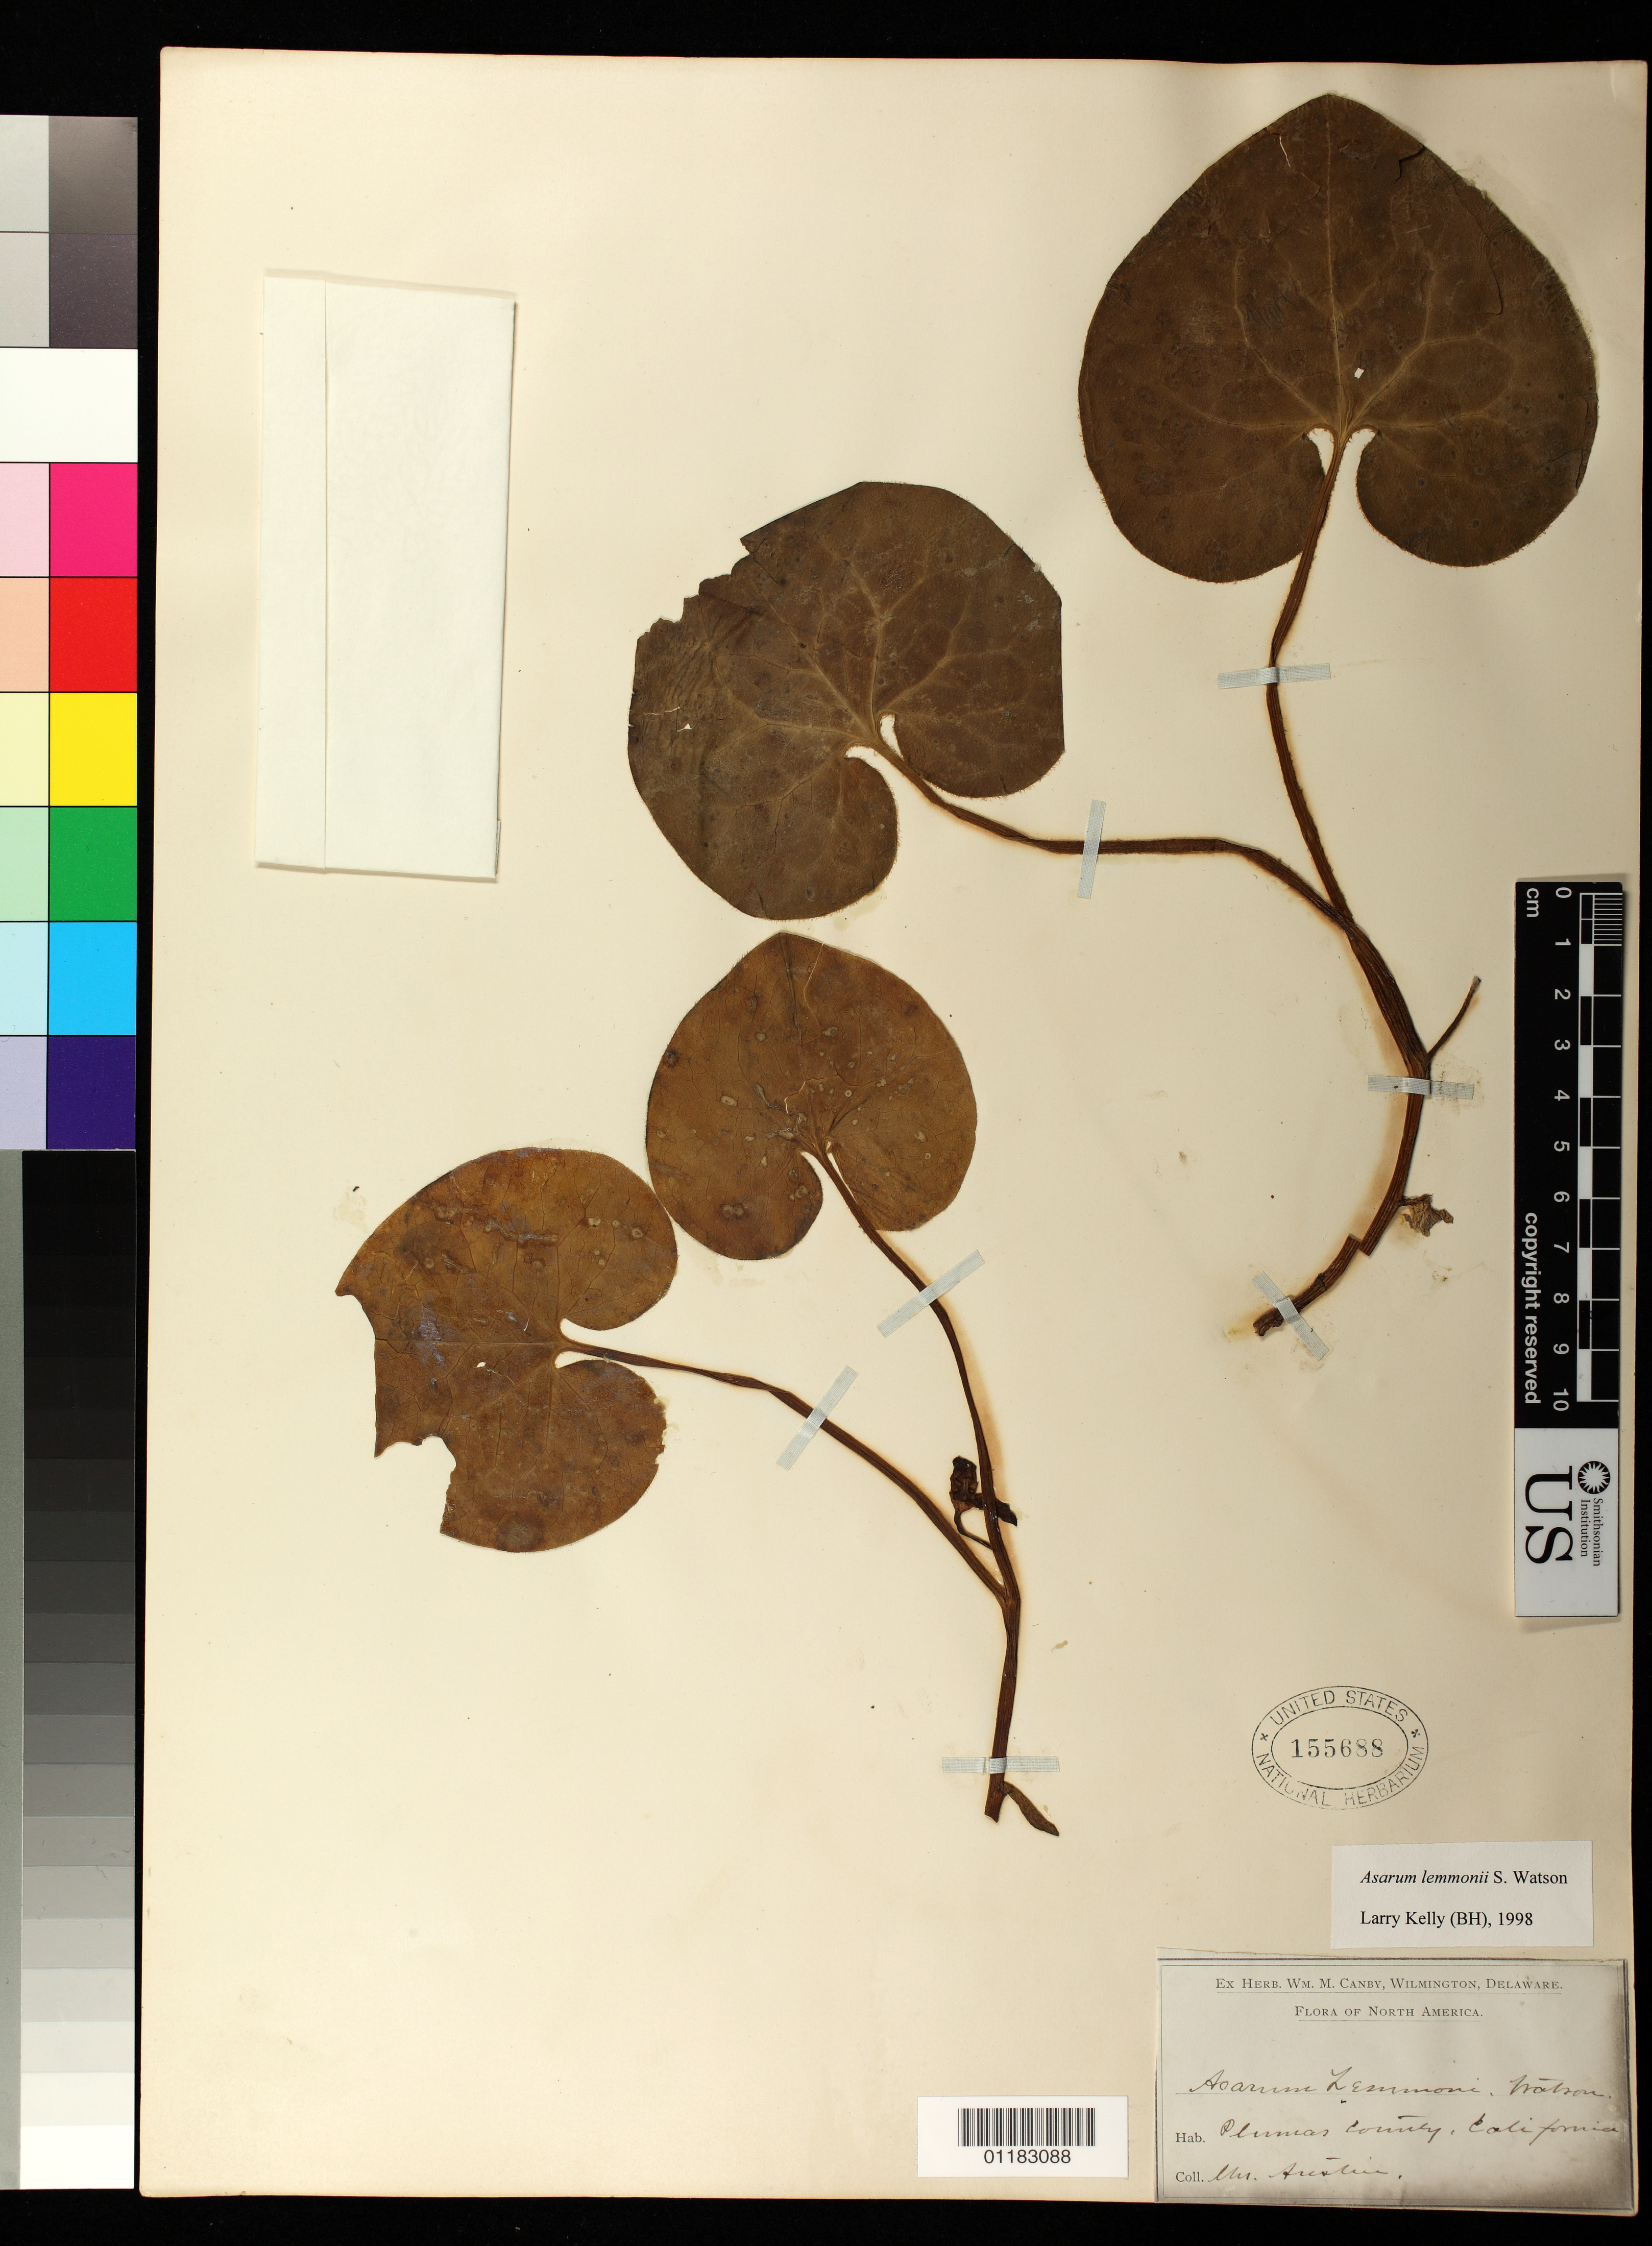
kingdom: Plantae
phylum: Tracheophyta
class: Magnoliopsida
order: Piperales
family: Aristolochiaceae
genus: Asarum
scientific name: Asarum lemmonii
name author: S. Watson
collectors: R. Austin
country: United States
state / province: California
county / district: Plumas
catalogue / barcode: US 155688